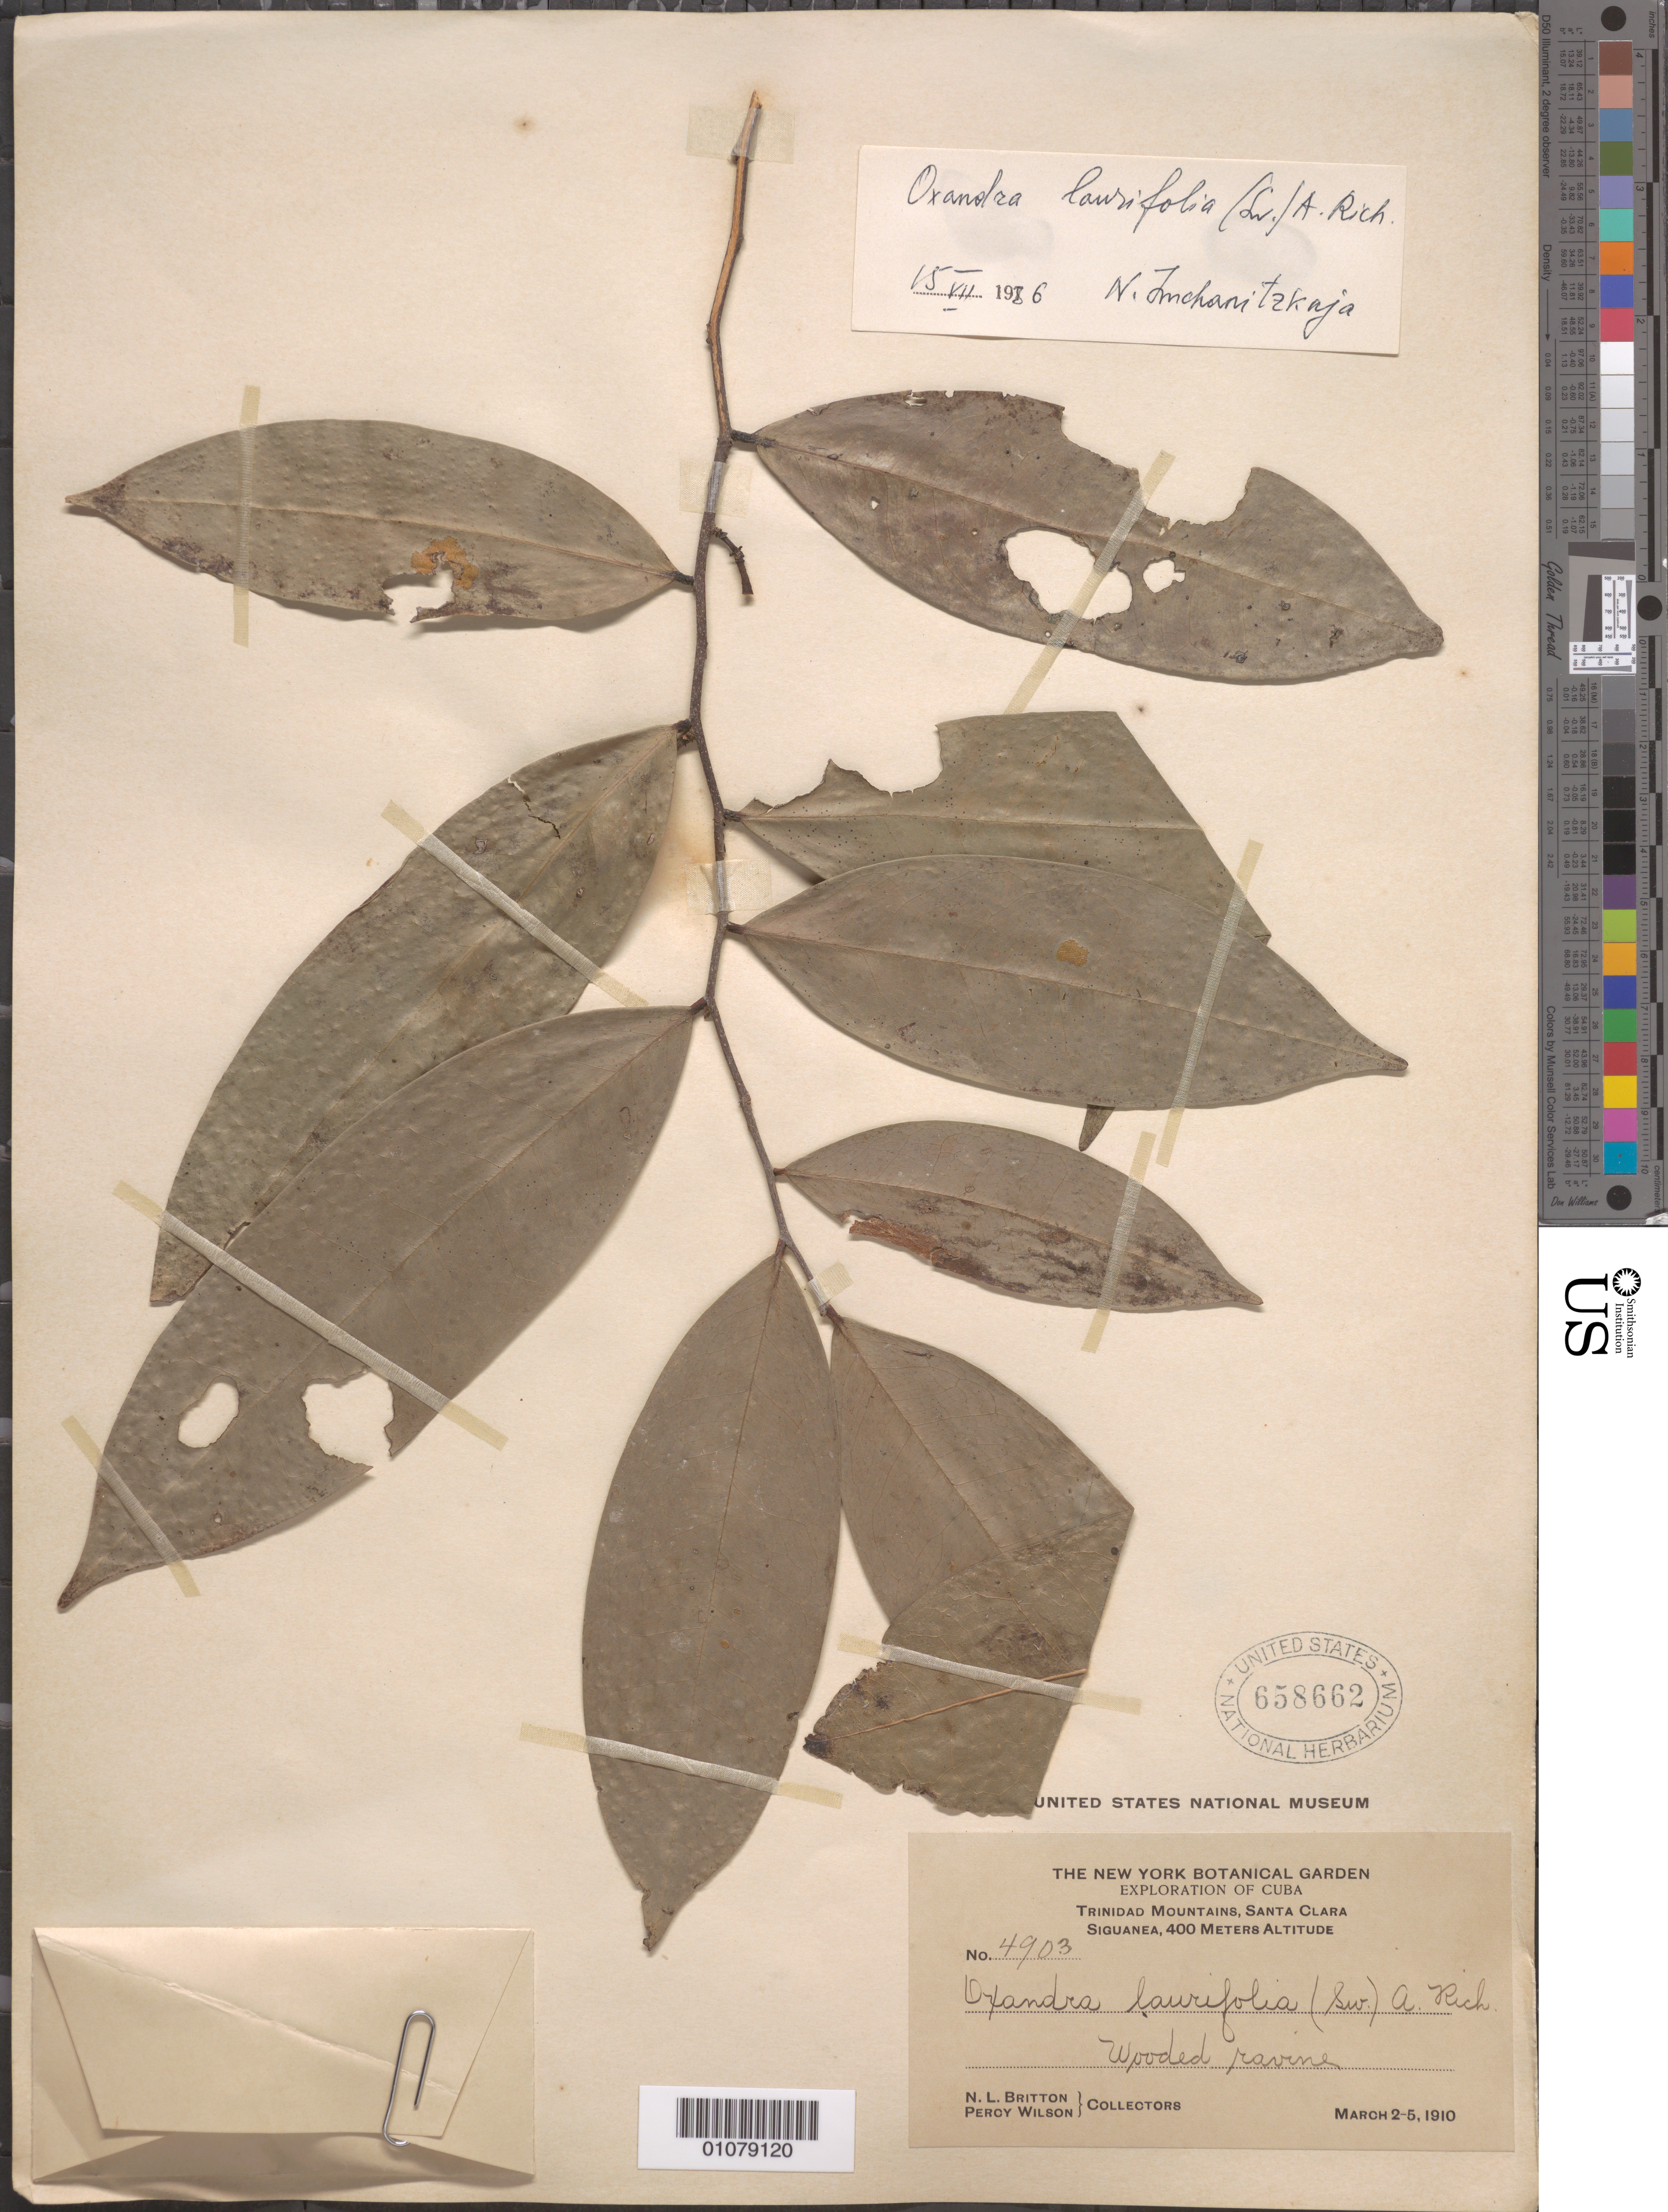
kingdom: Plantae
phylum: Tracheophyta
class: Magnoliopsida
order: Magnoliales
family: Annonaceae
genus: Oxandra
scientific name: Oxandra laurifolia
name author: (Sw.) A. Rich.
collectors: N. Britton & P. Wilson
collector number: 4903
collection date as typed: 02 Mar 1940 to 05 Mar 1910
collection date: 1910-03-05/1940-03-02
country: Cuba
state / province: Sancti Spiritus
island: Cuba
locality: Trinidad Mountains, Santa Clara Siguanea Wooded Ravine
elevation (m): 400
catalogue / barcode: US 658662